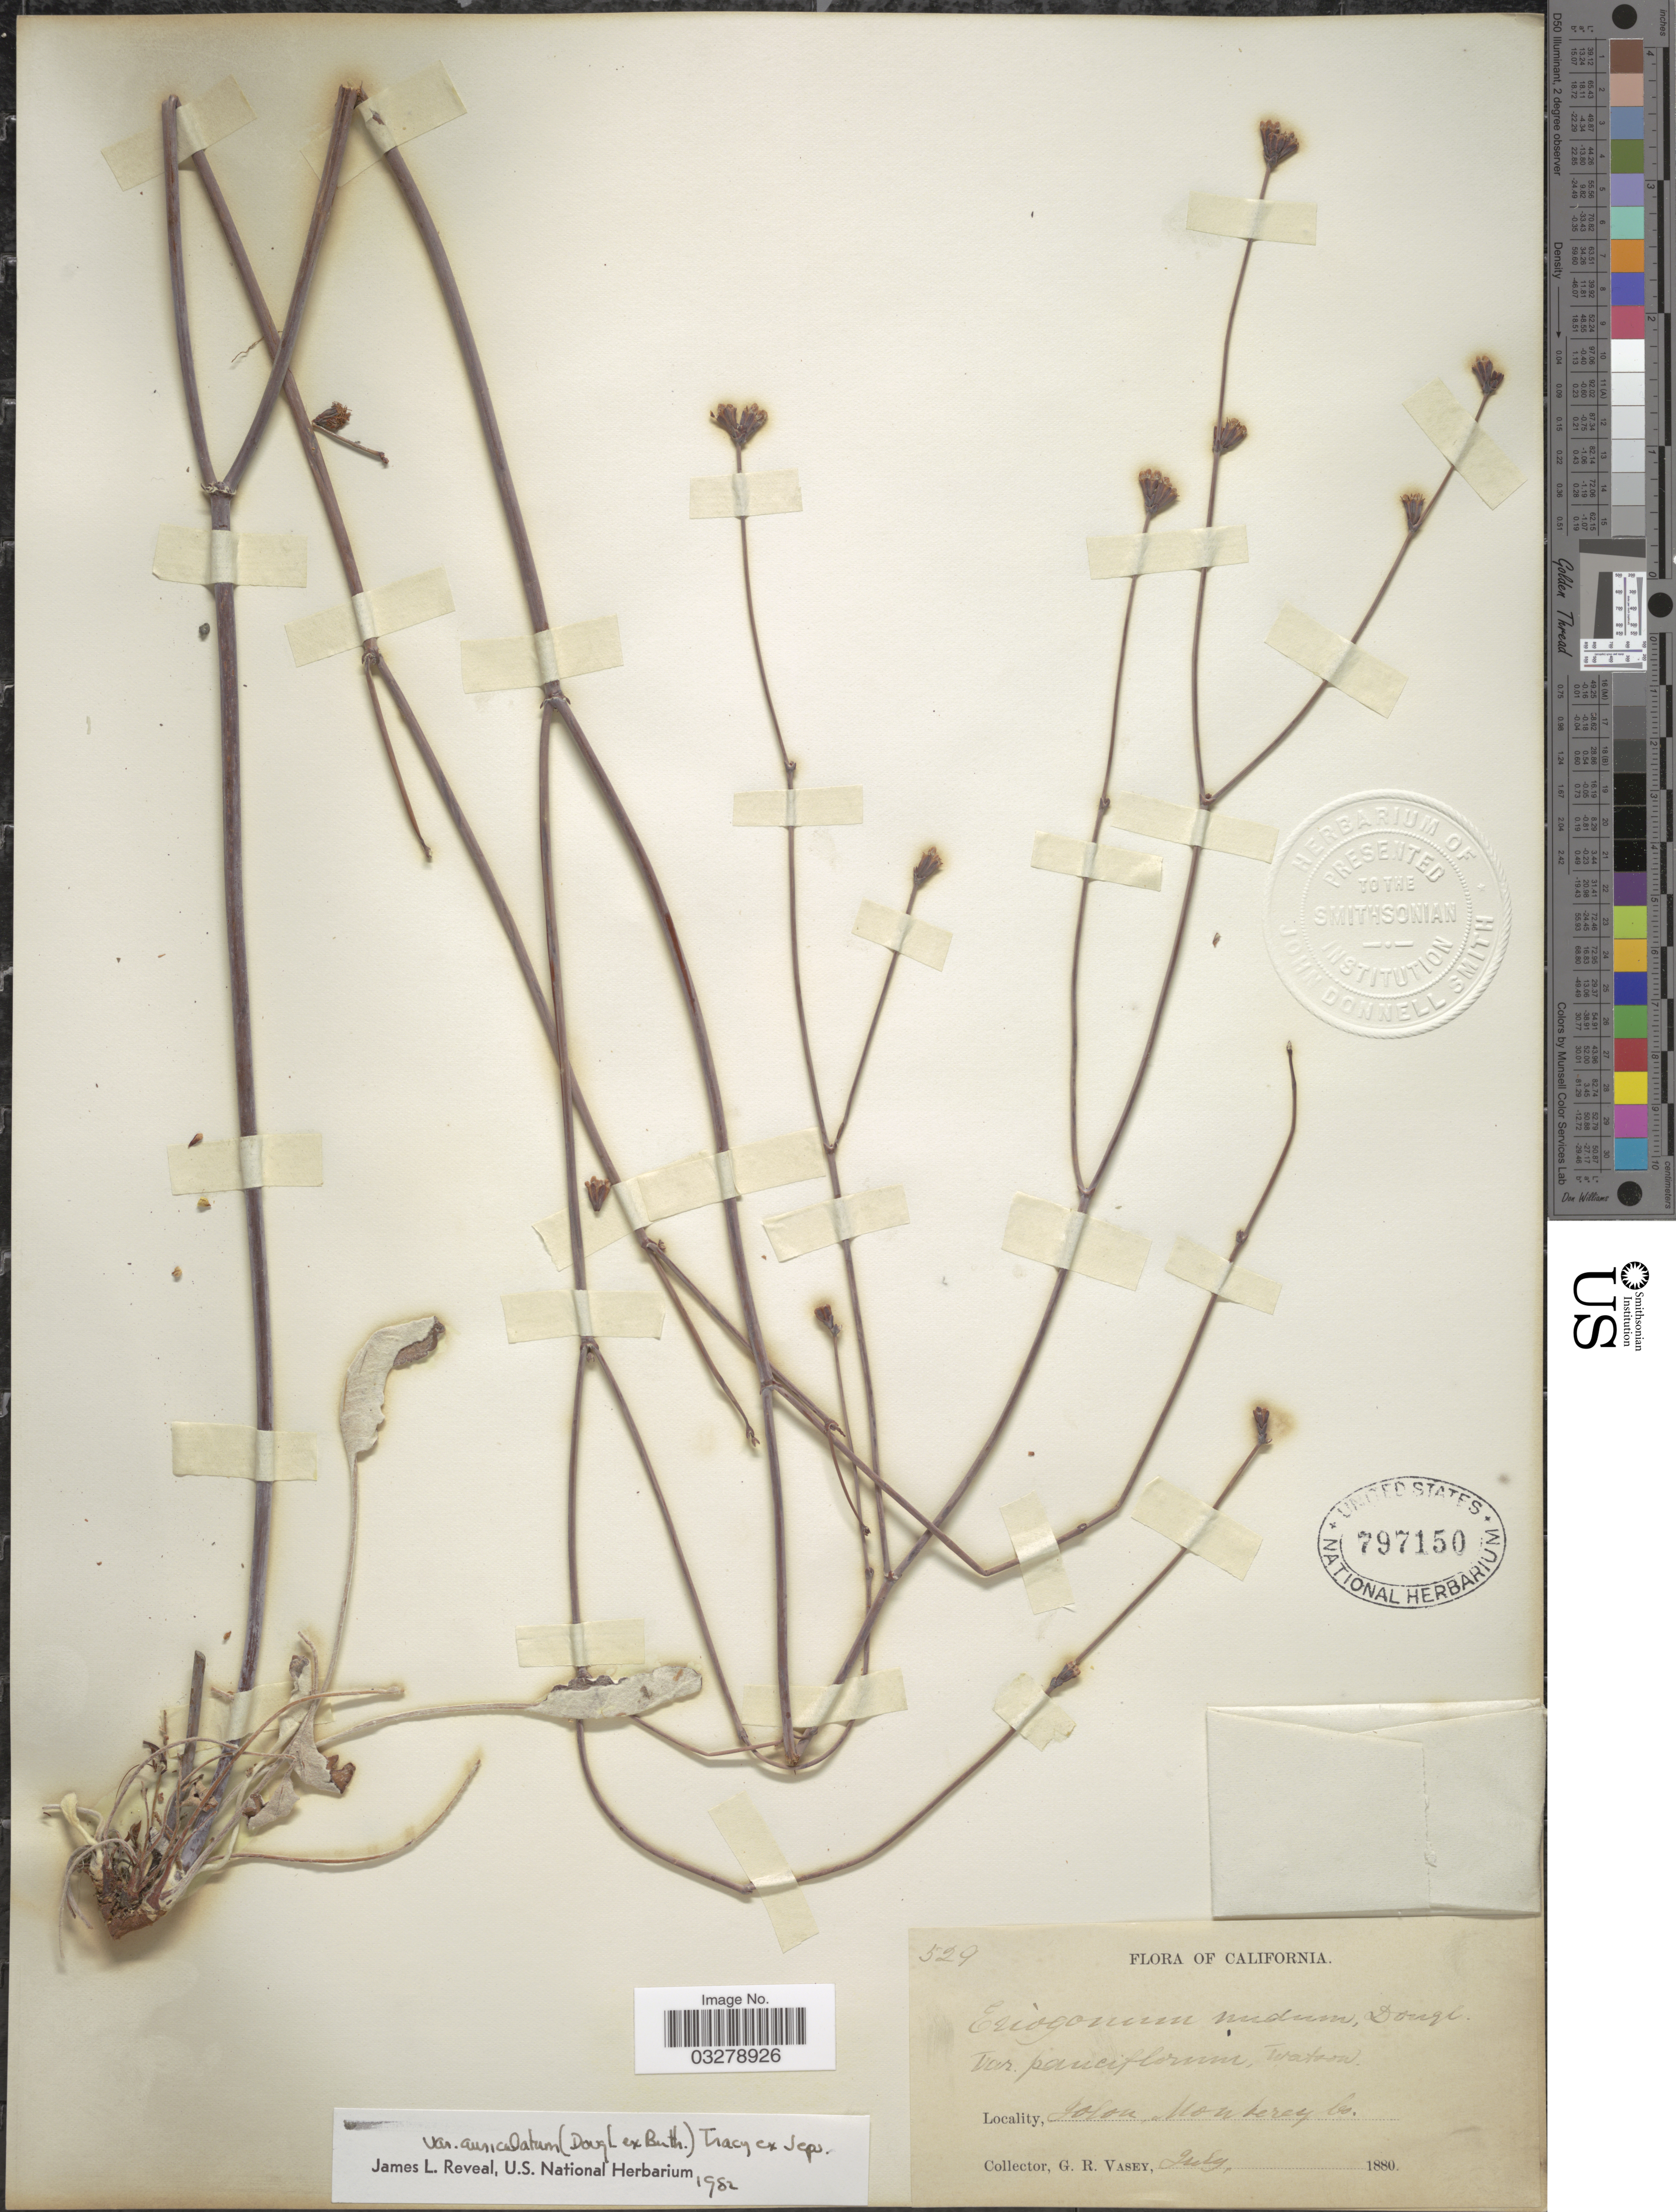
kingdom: Plantae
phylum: Tracheophyta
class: Magnoliopsida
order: Caryophyllales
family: Polygonaceae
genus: Eriogonum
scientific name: Eriogonum nudum var. auriculatum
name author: (Benth.) Tracy ex Jeps.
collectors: G. R. Vasey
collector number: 529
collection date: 1880-07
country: United States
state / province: California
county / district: Monterey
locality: Jolon, Monterey Co.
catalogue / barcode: US 797150